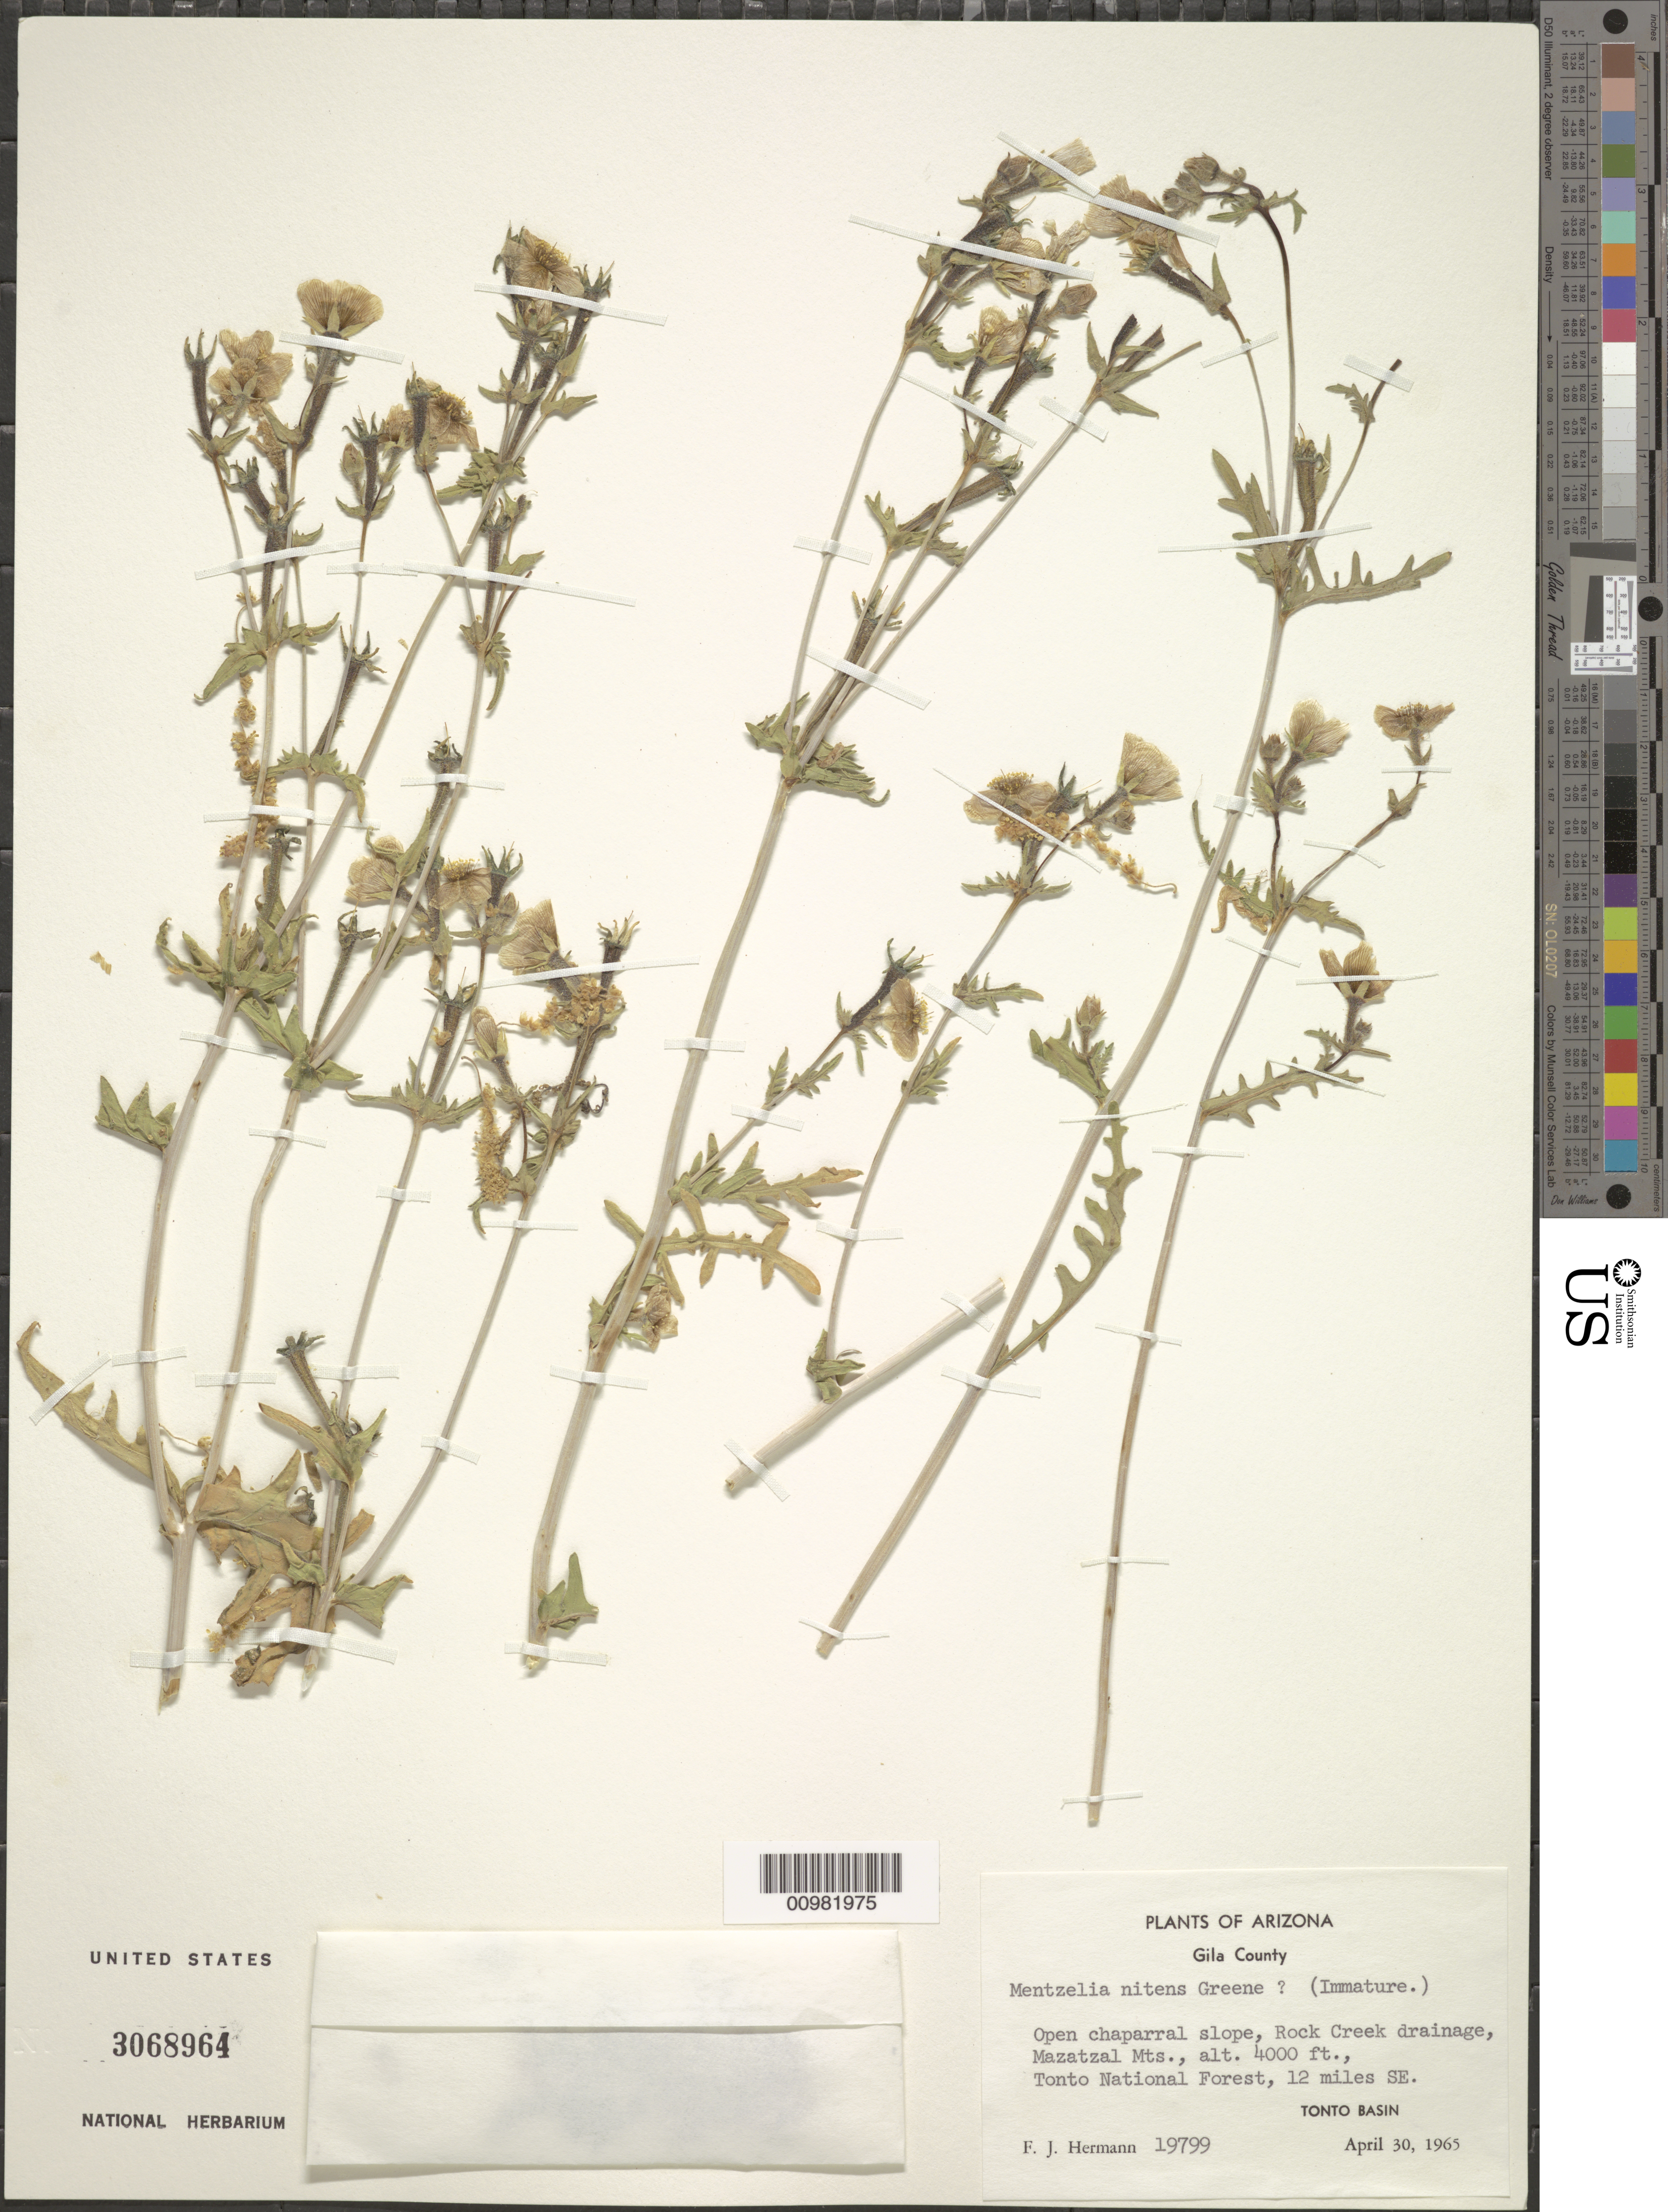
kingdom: Plantae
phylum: Tracheophyta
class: Magnoliopsida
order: Cornales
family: Loasaceae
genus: Mentzelia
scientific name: Mentzelia nitens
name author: Greene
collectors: F. J. Hermann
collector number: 19799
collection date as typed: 30 Apr 1965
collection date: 1965-04-30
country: United States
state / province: Arizona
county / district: Gila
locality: Tonto National Forest; Maztazal Mts.; Rock Creek Drainage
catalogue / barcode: US 3068964